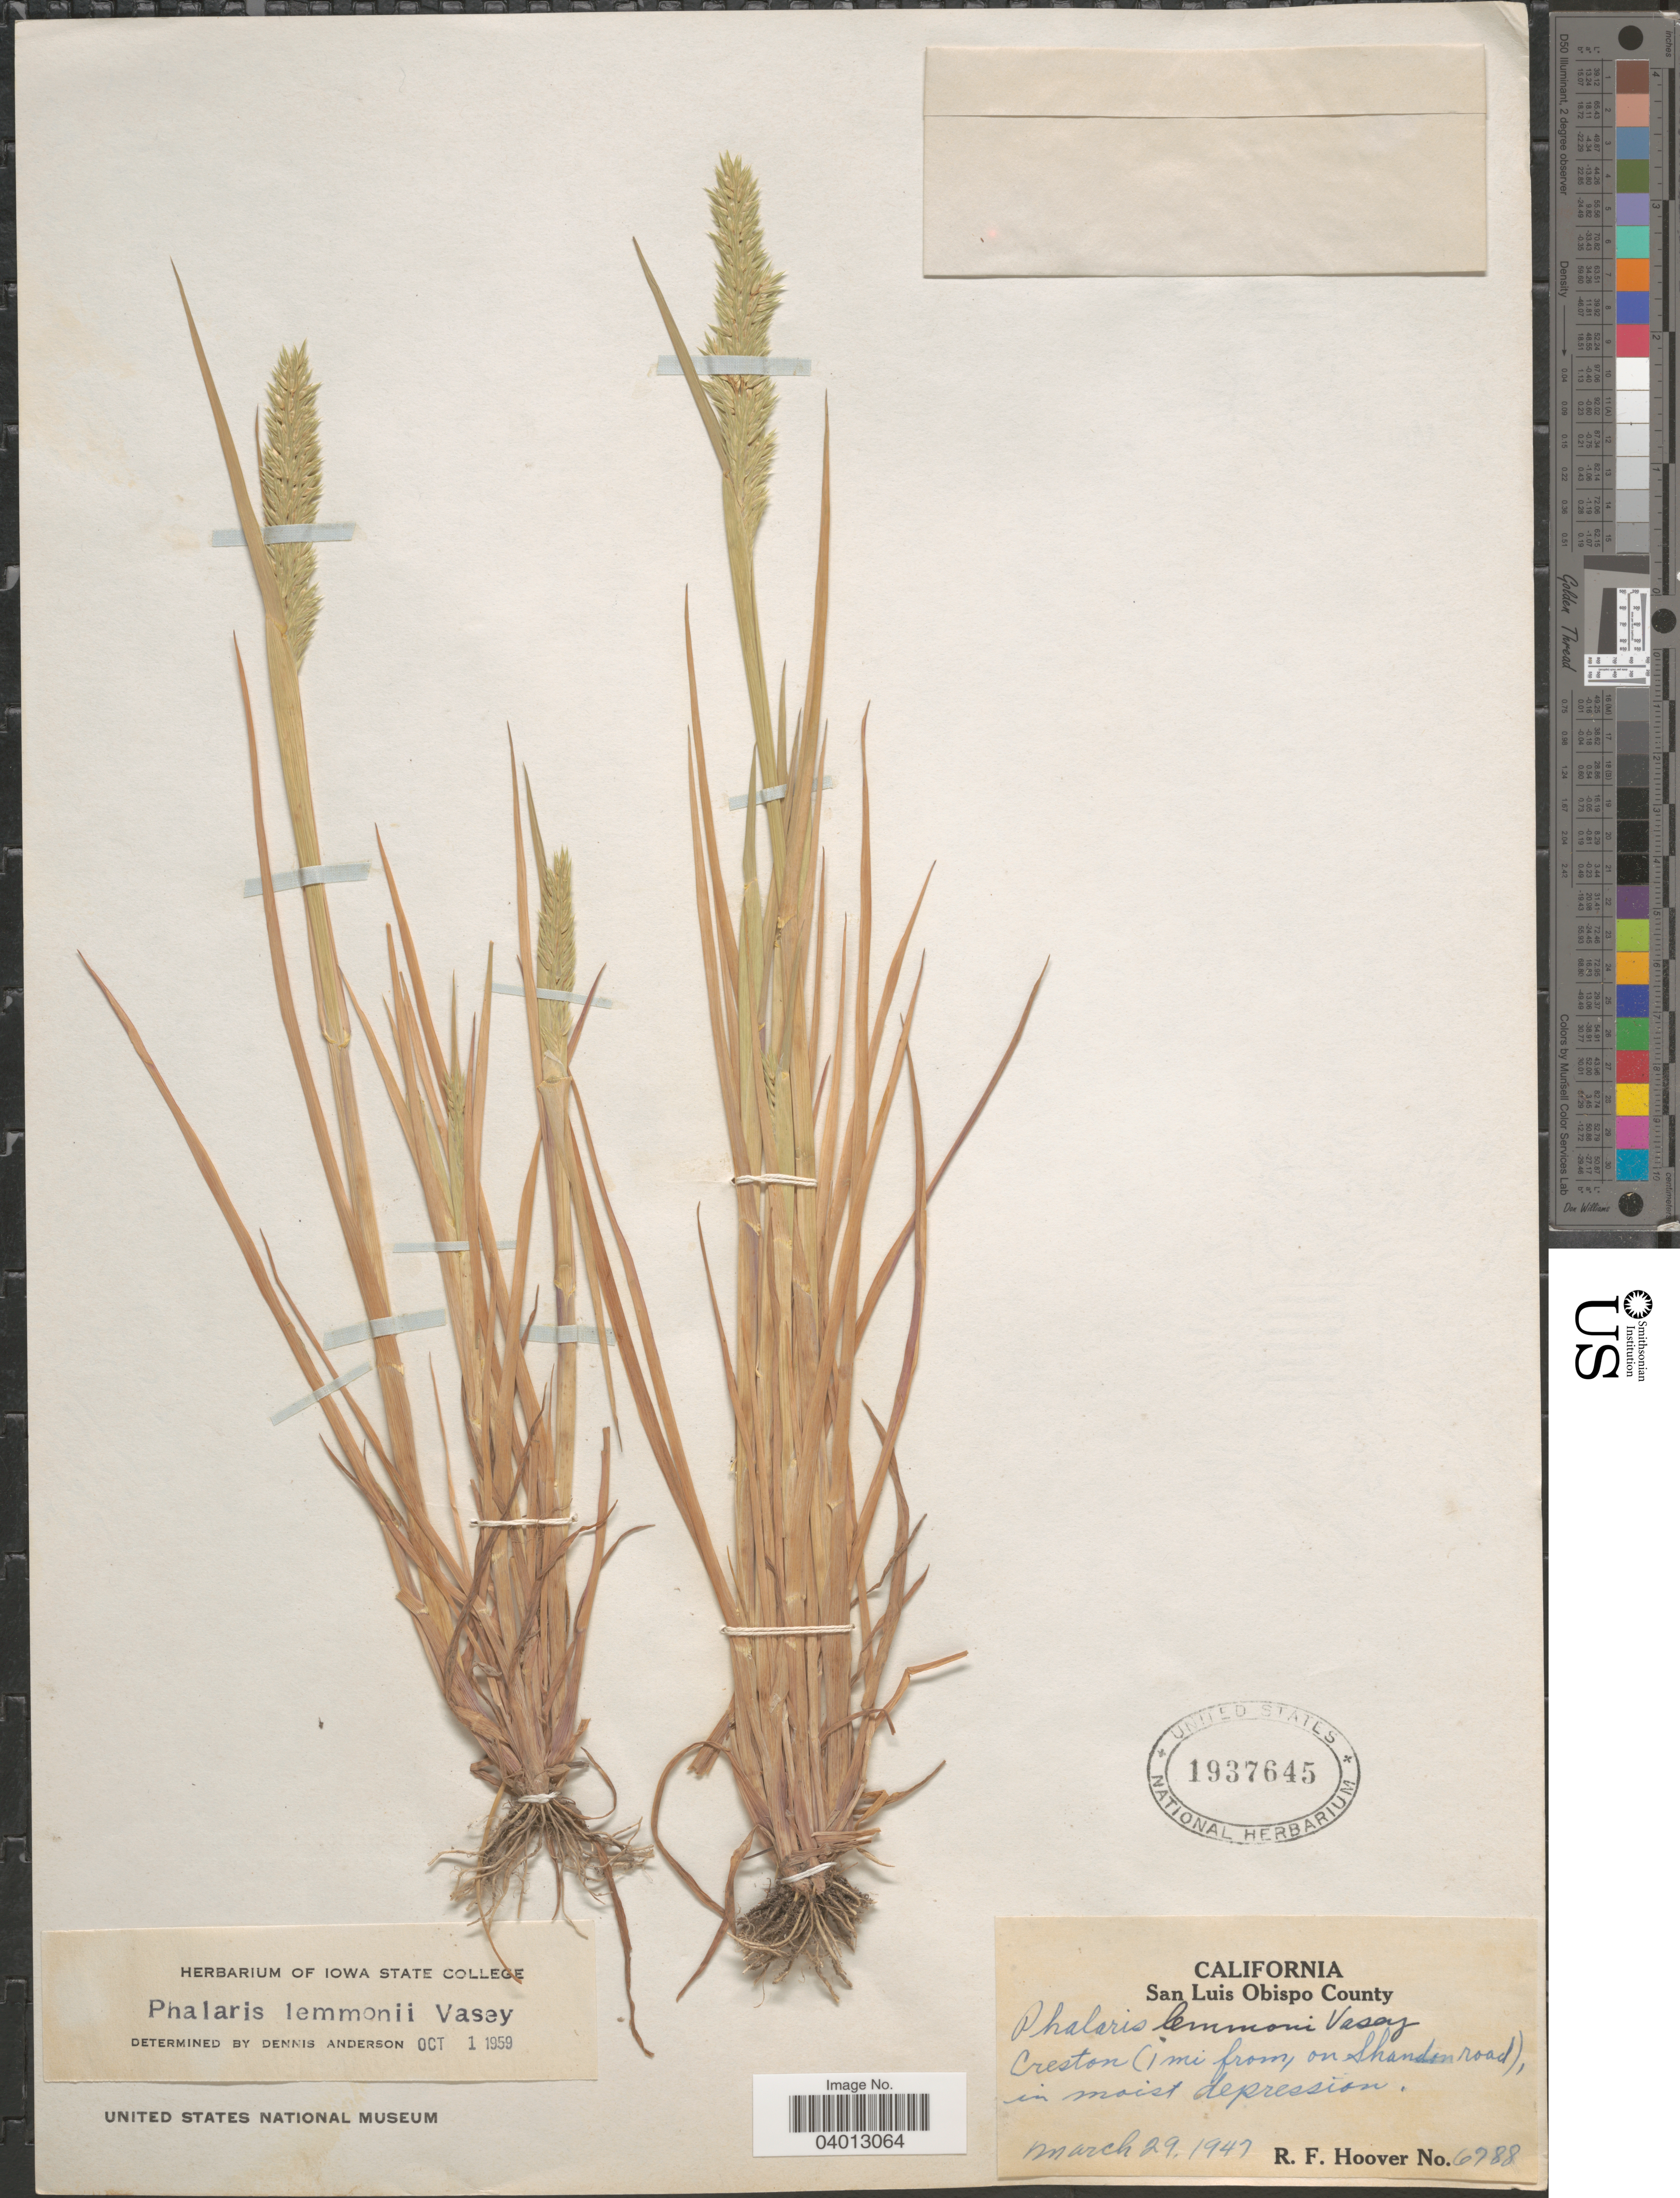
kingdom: Plantae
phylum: Tracheophyta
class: Liliopsida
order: Poales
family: Poaceae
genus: Phalaris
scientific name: Phalaris lemmonii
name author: Vasey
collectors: R. F. Hoover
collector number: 6788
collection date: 1947-03-29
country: United States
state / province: California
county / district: San Luis Obispo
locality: San Luis Obispo County. Creston (1 mi from, on Shandon road).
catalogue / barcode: US 1937645